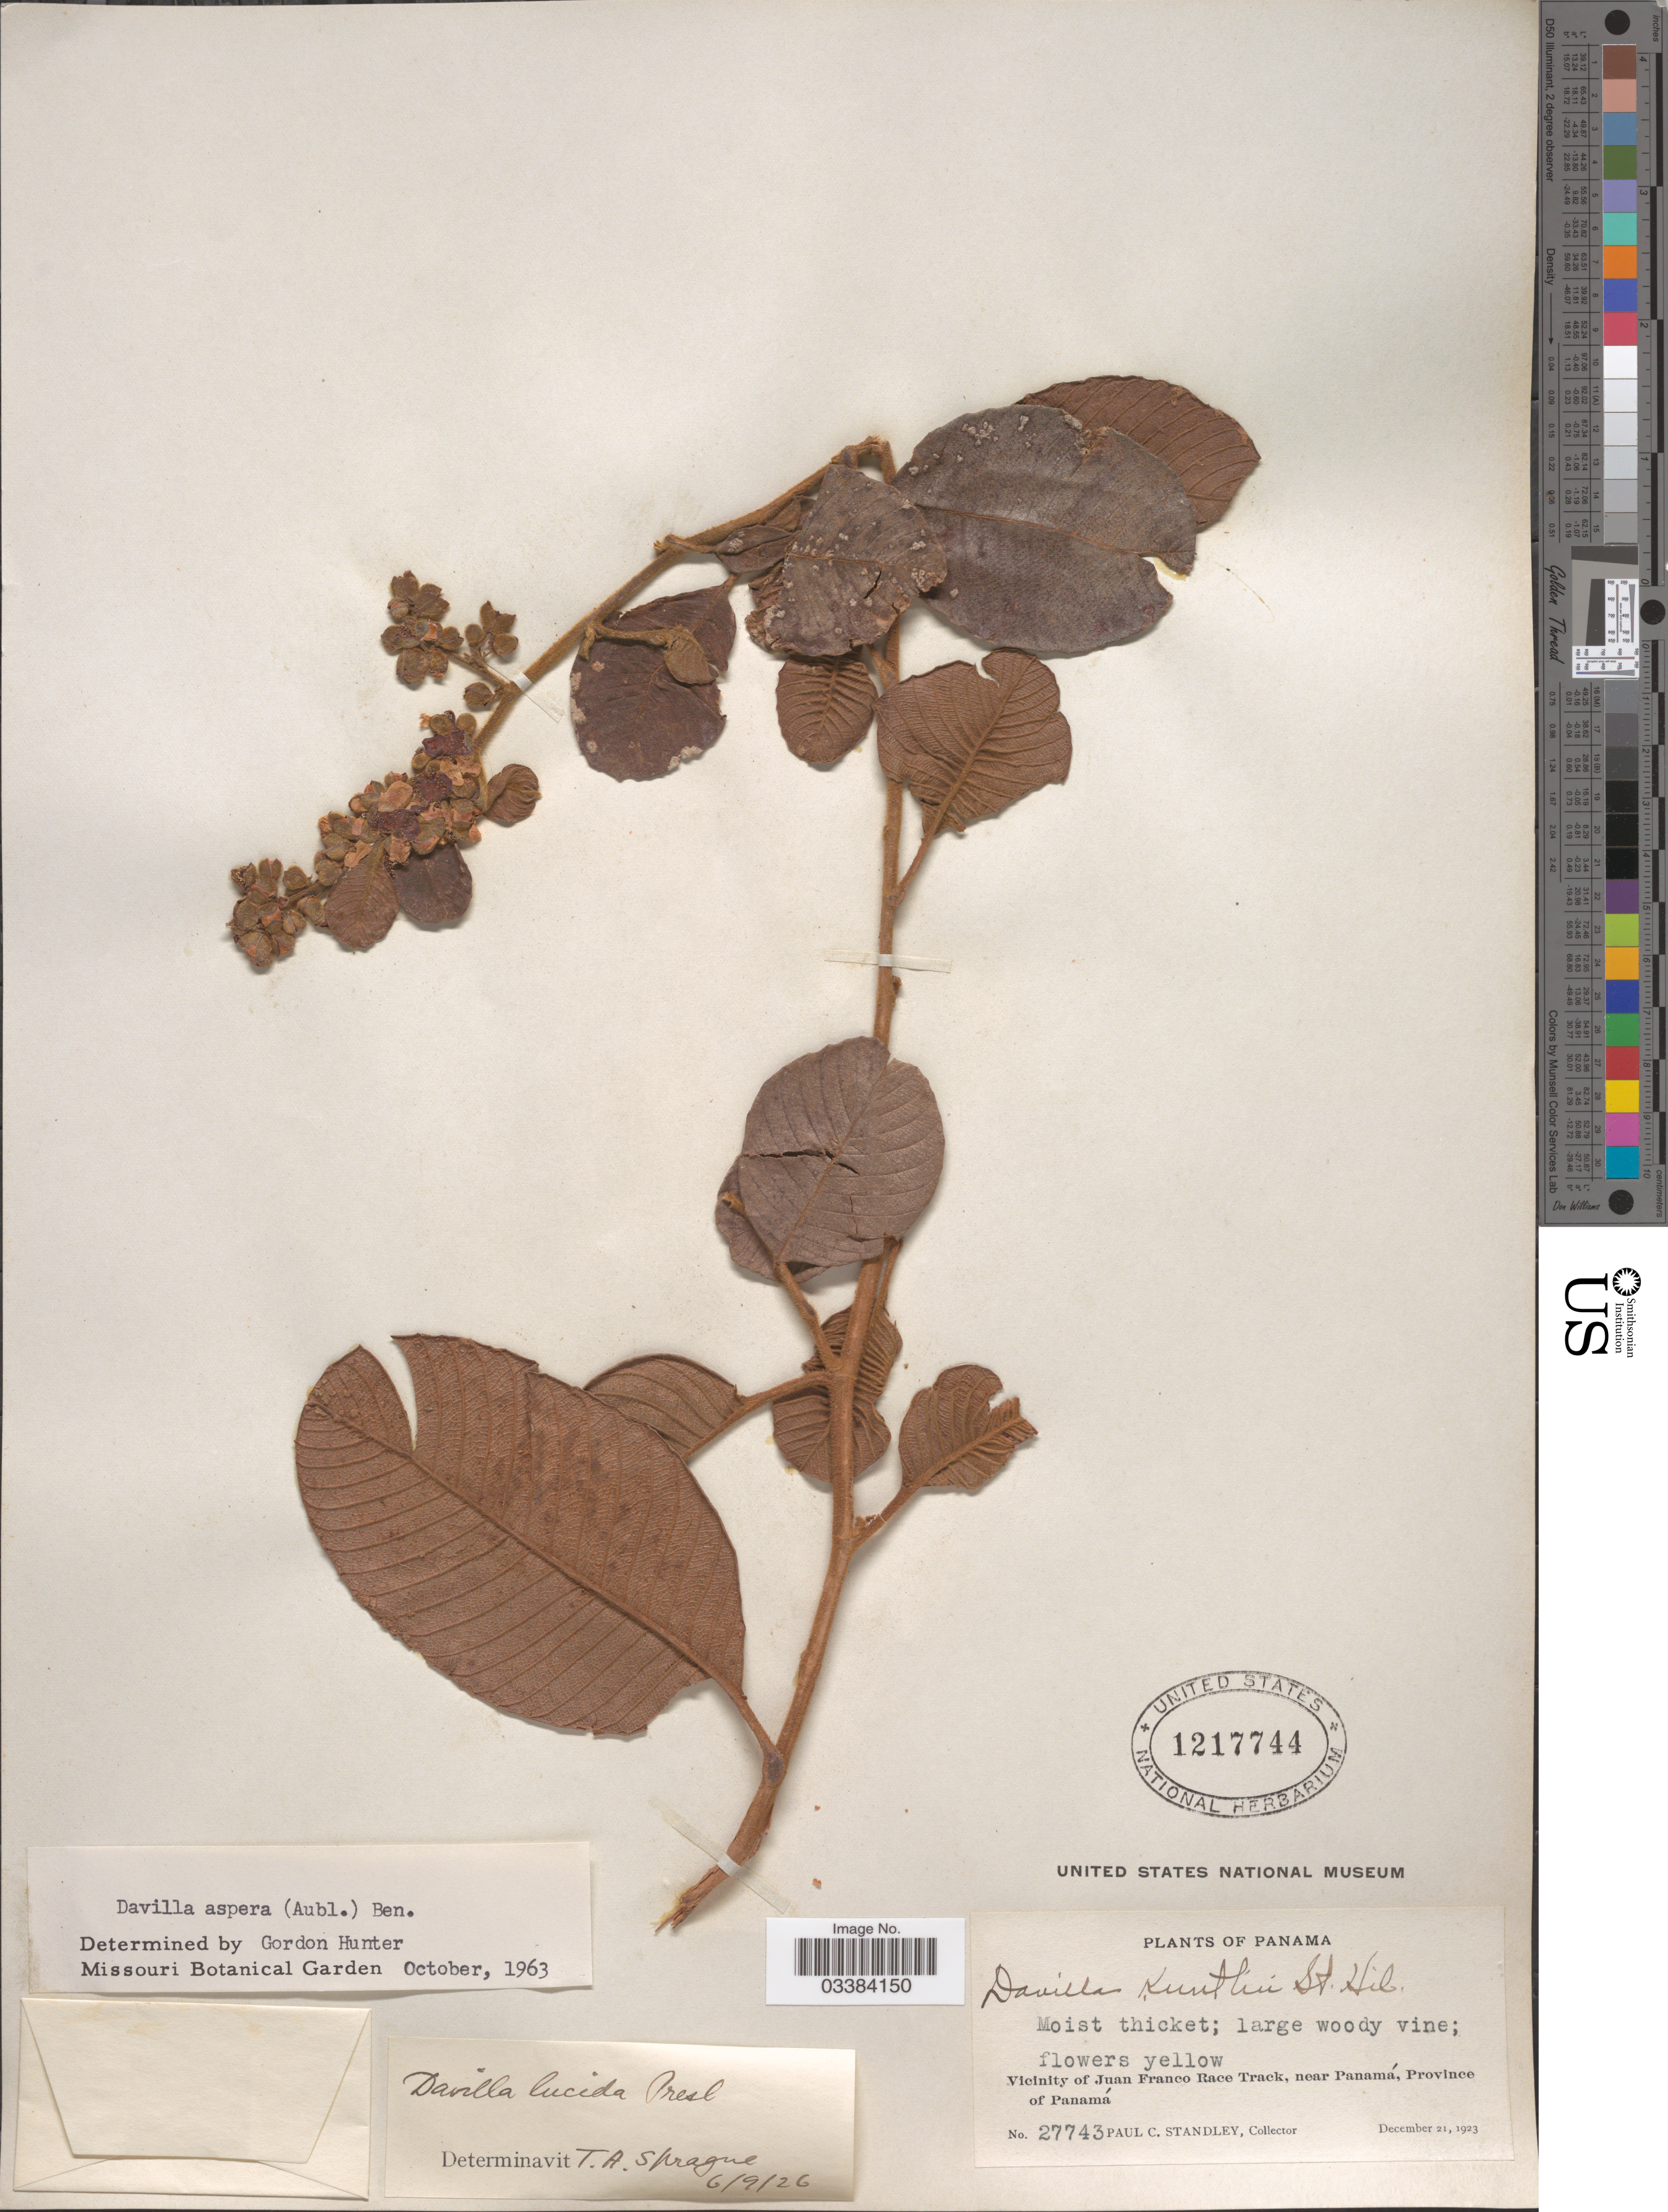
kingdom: Plantae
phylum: Tracheophyta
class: Magnoliopsida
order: Dilleniales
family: Dilleniaceae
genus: Davilla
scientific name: Davilla kunthii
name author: A. St.-Hil.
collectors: P. C. Standley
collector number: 27743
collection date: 1923-12-21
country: Panama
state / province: Panamá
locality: Vicinity of Juan Franco Race Track, near Panamá.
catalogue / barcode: US 1217744